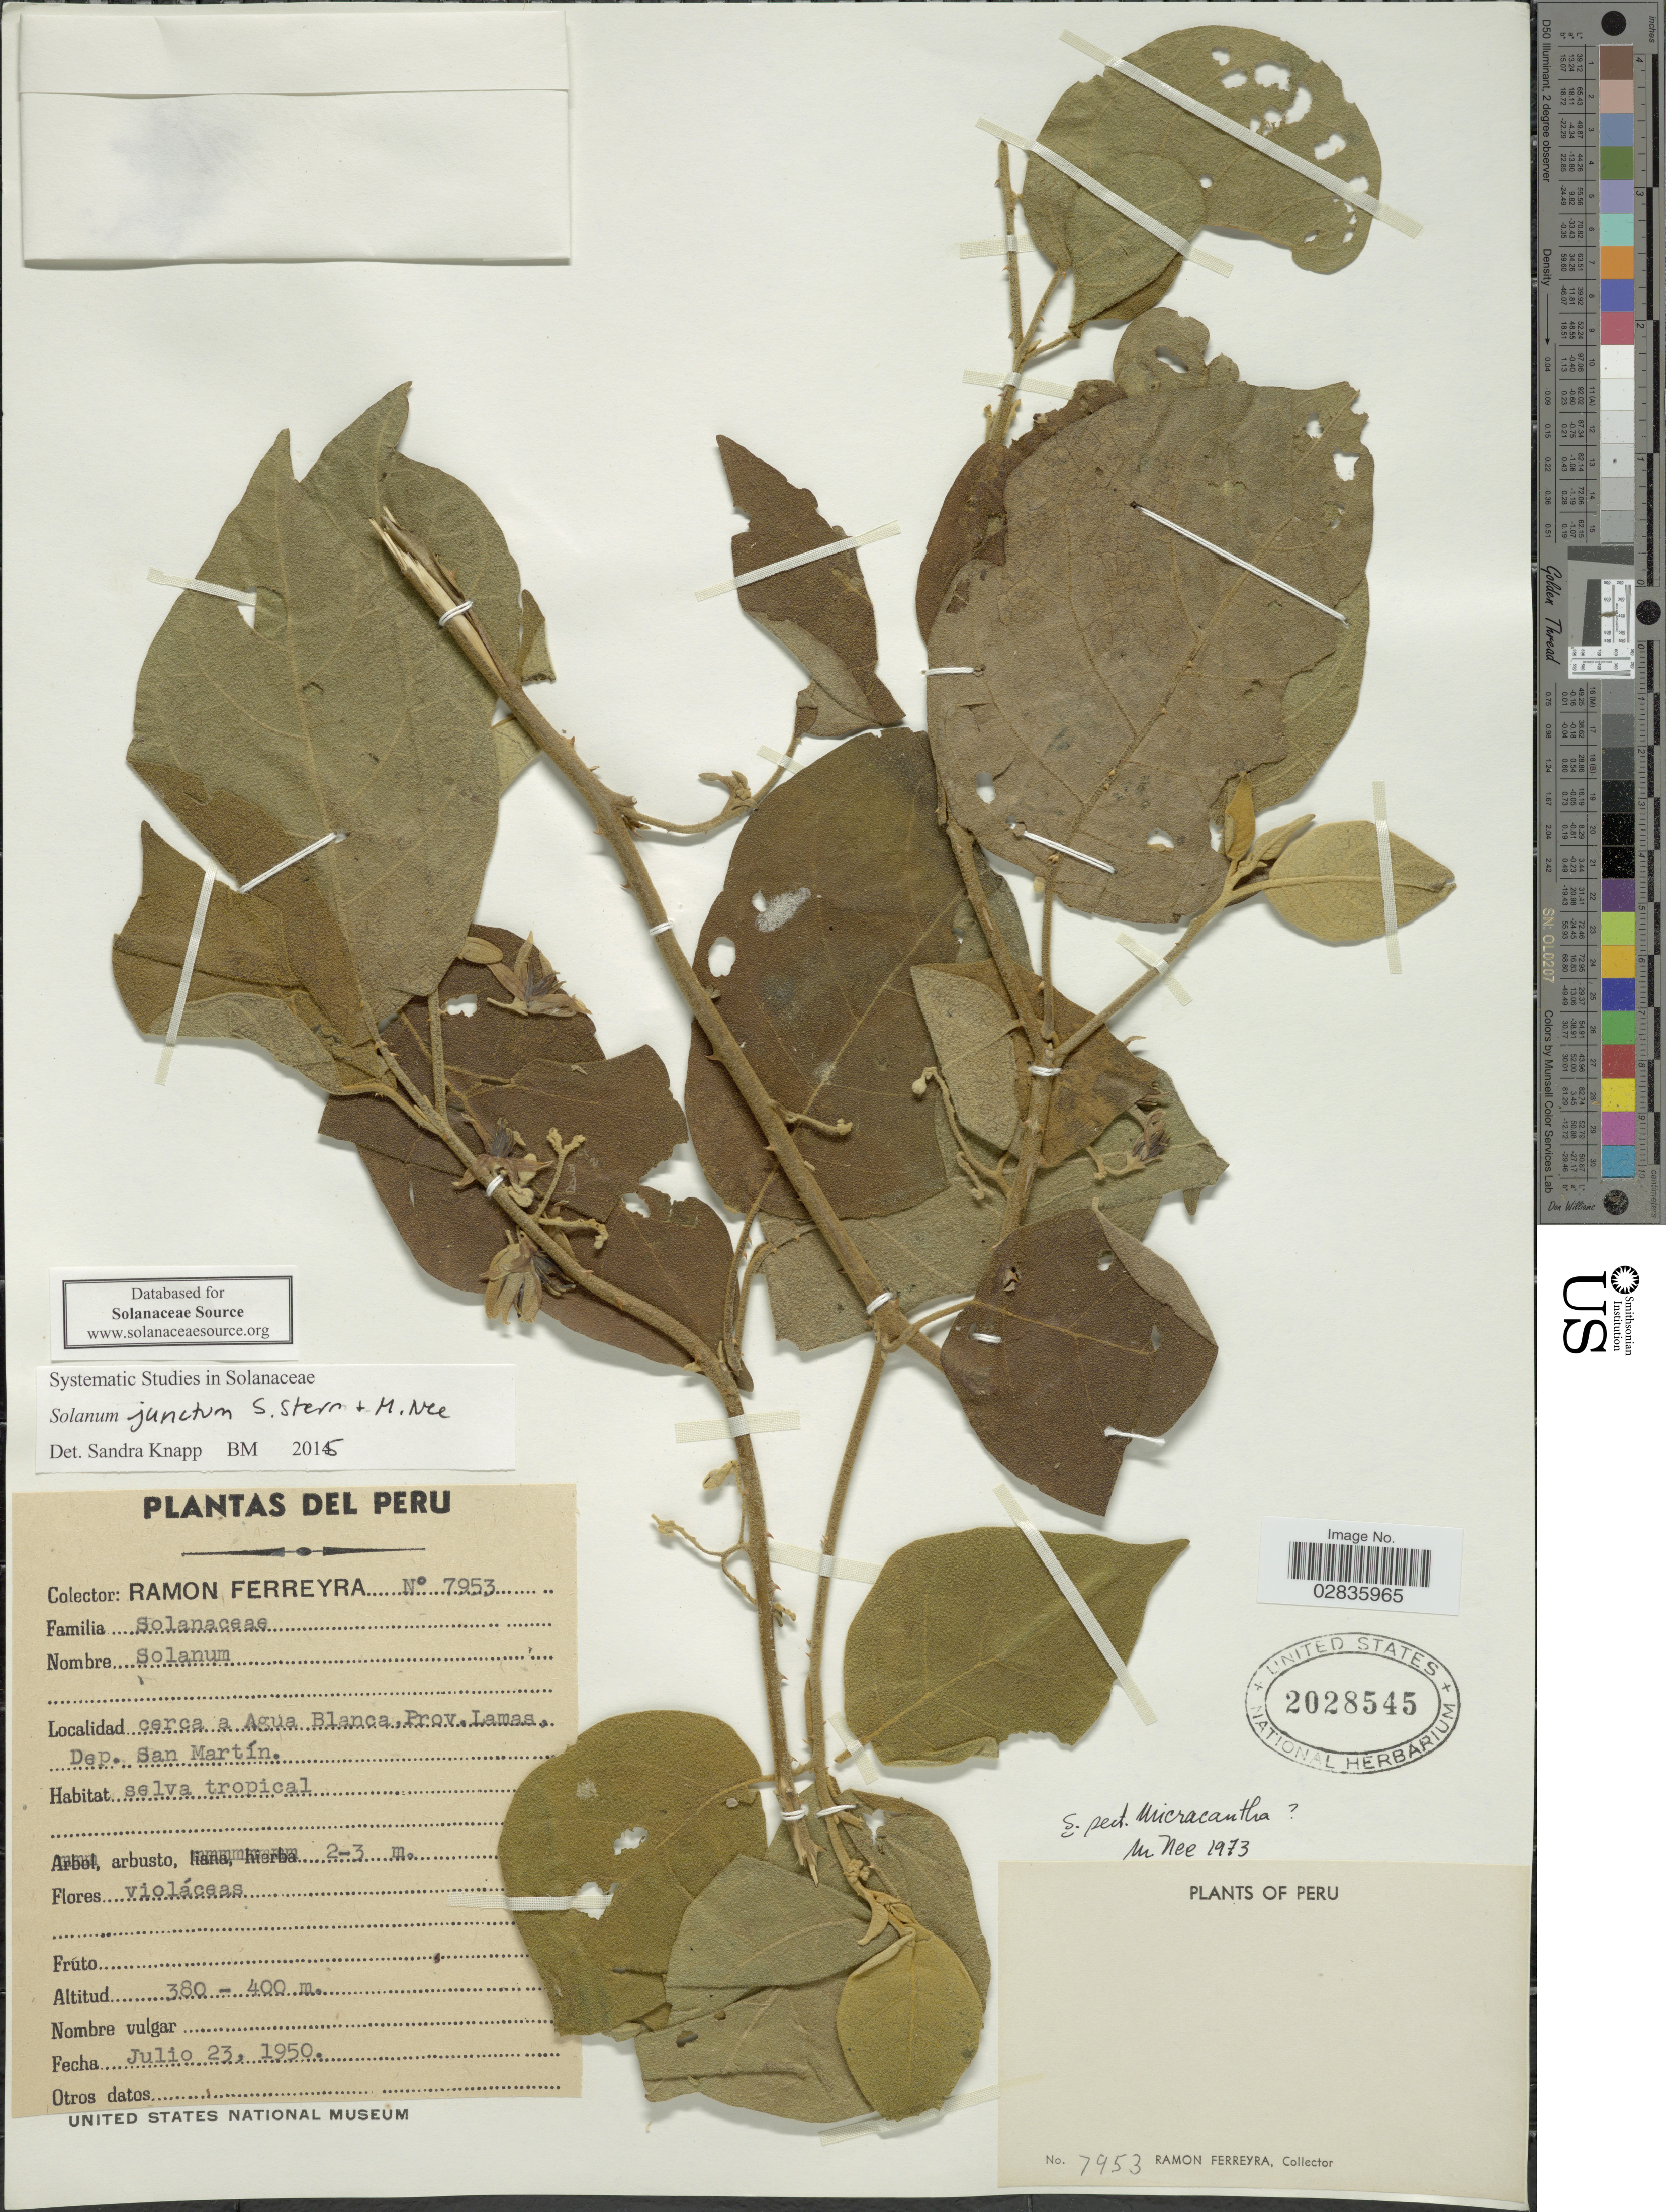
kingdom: Plantae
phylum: Tracheophyta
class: Magnoliopsida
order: Solanales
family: Solanaceae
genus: Solanum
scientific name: Solanum junctum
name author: S.R. Stern & M. Nee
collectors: R. A. Ferreyra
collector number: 7953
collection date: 1950-07-23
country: Peru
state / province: San Martín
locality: Cerca a Agua Blanca, Prov. Lamas. Dep. San Martín.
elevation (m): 380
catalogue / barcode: US 2028545